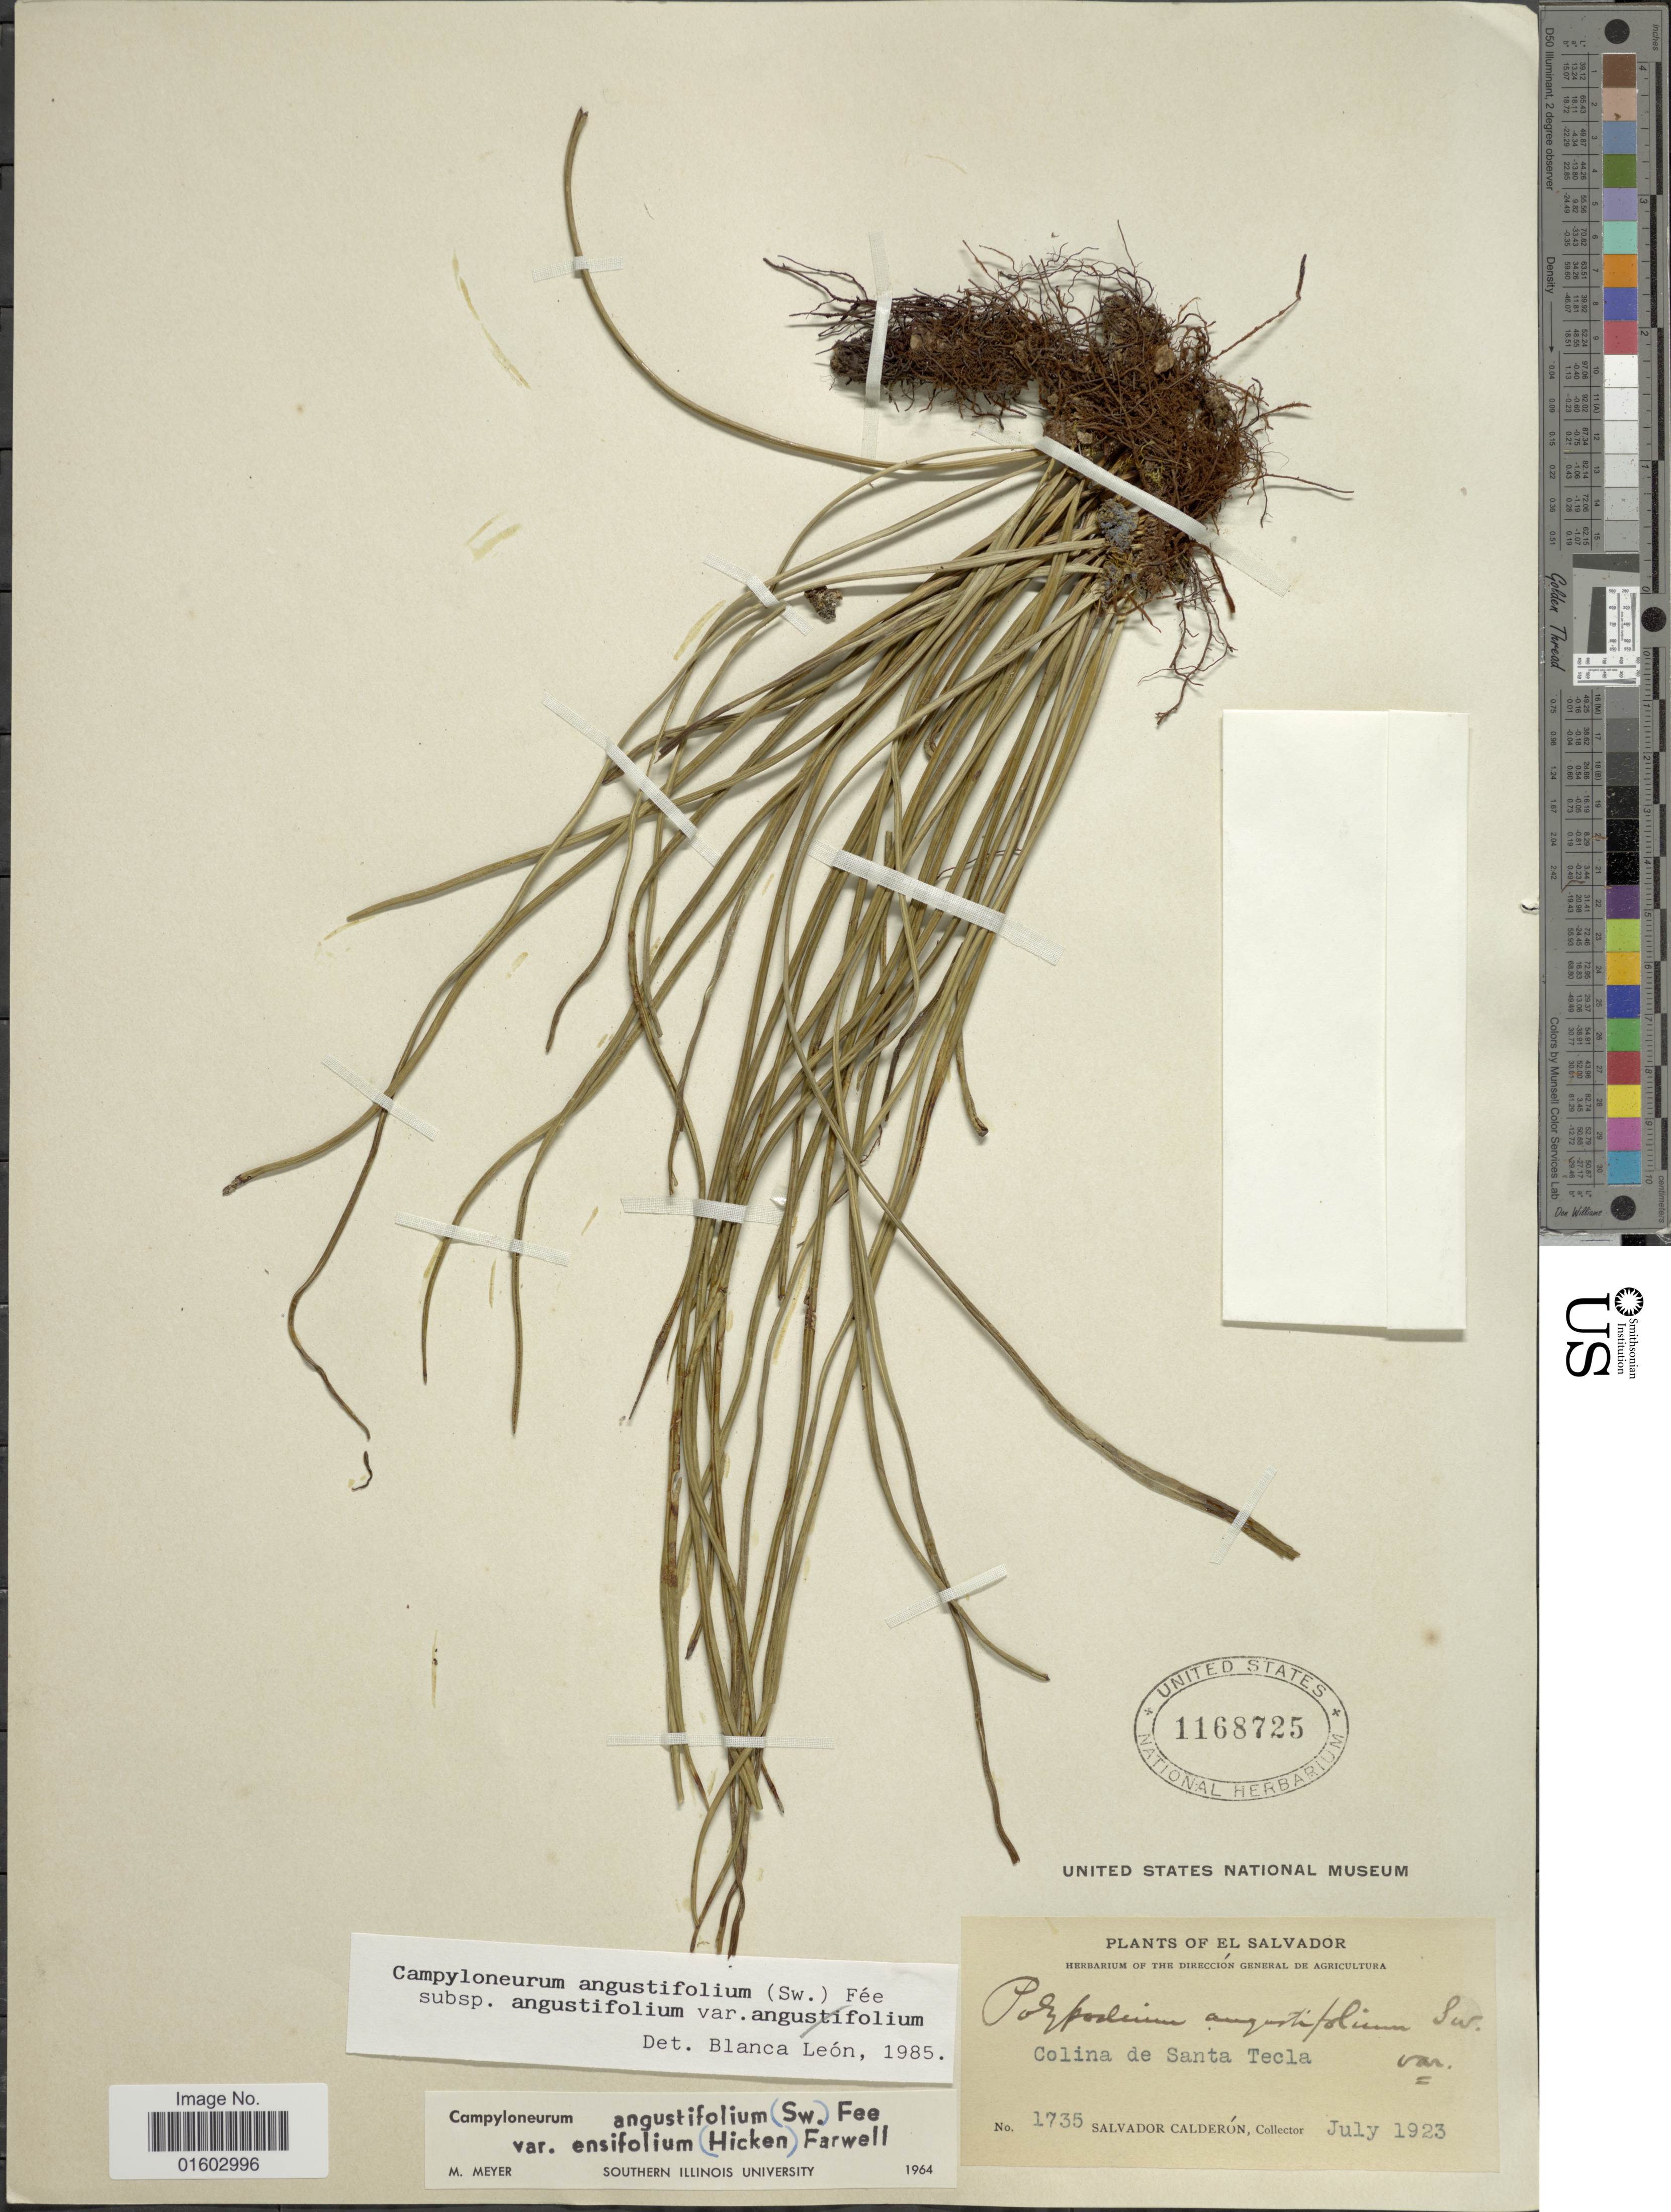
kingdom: Plantae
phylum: Tracheophyta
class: Polypodiopsida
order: Polypodiales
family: Polypodiaceae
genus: Campyloneurum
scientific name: Campyloneurum ensifolium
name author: (Willd.) J. Sm.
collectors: S. Calderón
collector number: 1735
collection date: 1923-07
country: El Salvador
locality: Colina de Santa Tecla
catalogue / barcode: US 1168725